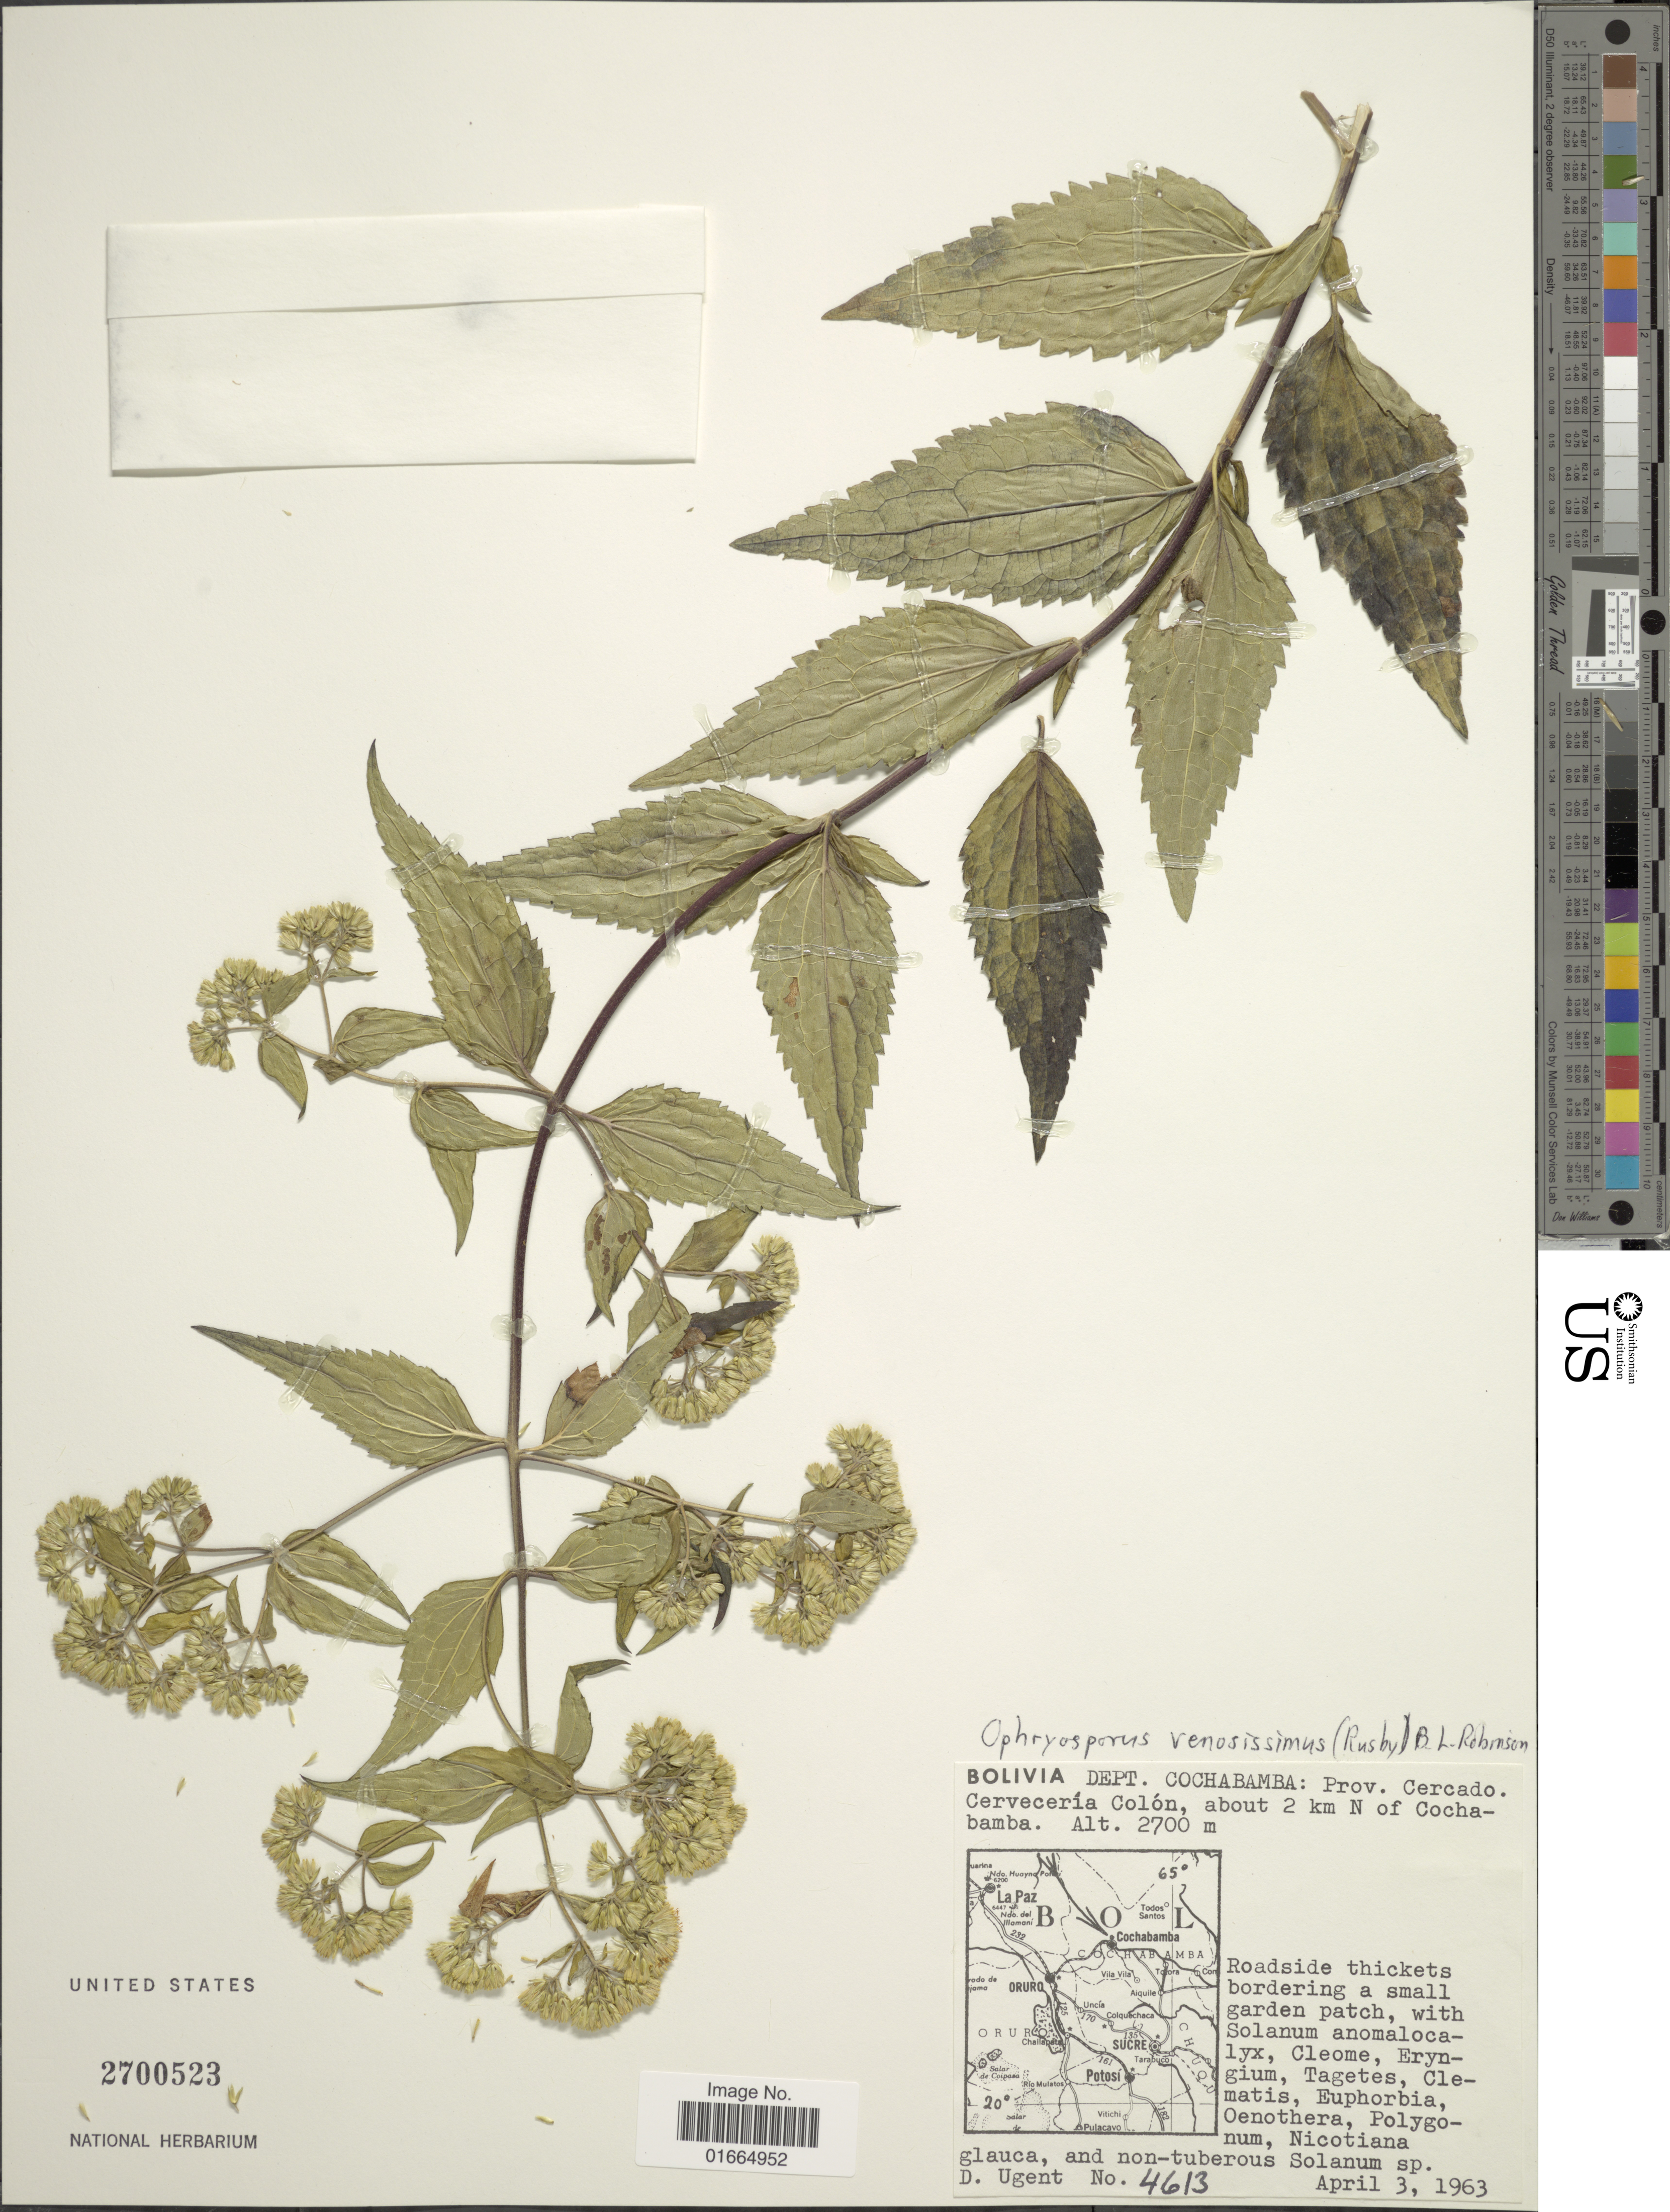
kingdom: Plantae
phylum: Tracheophyta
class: Magnoliopsida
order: Asterales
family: Asteraceae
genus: Ophryosporus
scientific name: Ophryosporus venosissimus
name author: (Rusby) B.L. Rob.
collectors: D. Ugent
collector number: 4613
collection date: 1963-04-03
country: Bolivia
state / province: Cochabamba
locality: Dept. Cochabamba: Prov. Cercado. Cervecería Colón, about 2 km N of Cochabamba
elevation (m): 2700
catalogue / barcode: US 2700523